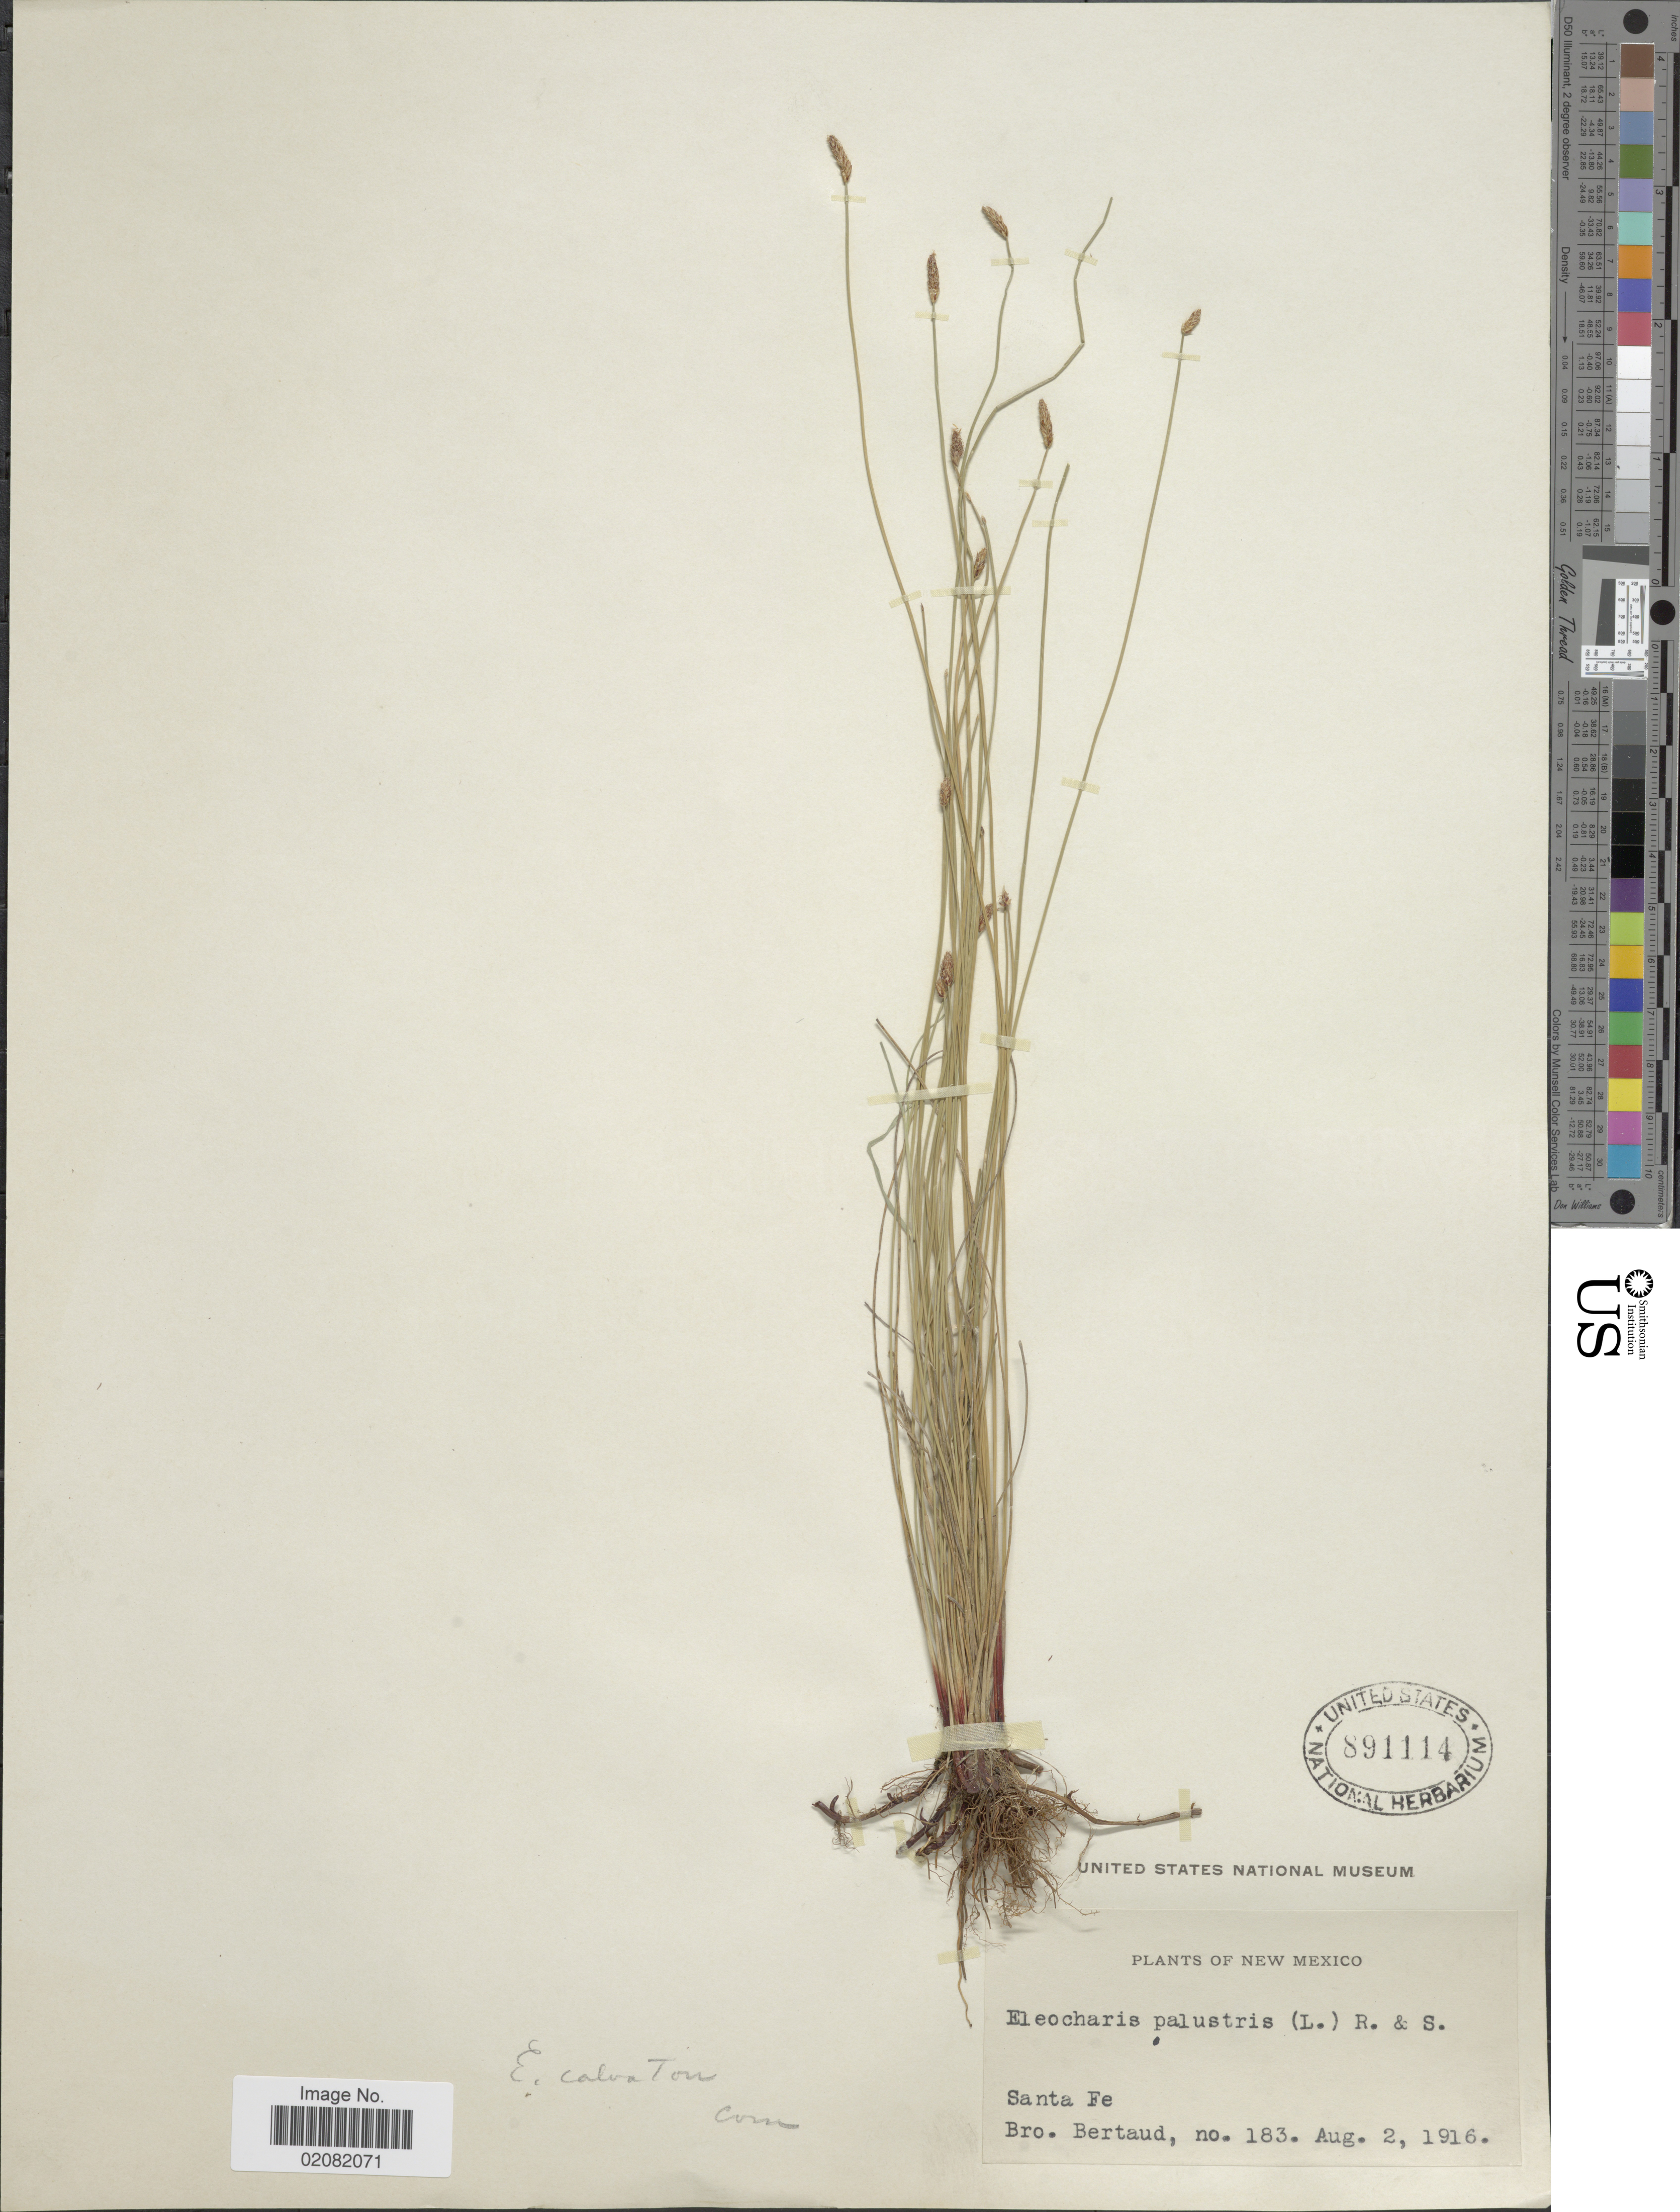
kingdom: Plantae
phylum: Tracheophyta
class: Liliopsida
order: Poales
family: Cyperaceae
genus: Eleocharis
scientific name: Eleocharis erythropoda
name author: Steud.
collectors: Bro. Bertaud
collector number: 183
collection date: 1916-08-02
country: United States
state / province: New Mexico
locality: Santa Fe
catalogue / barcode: US 891114